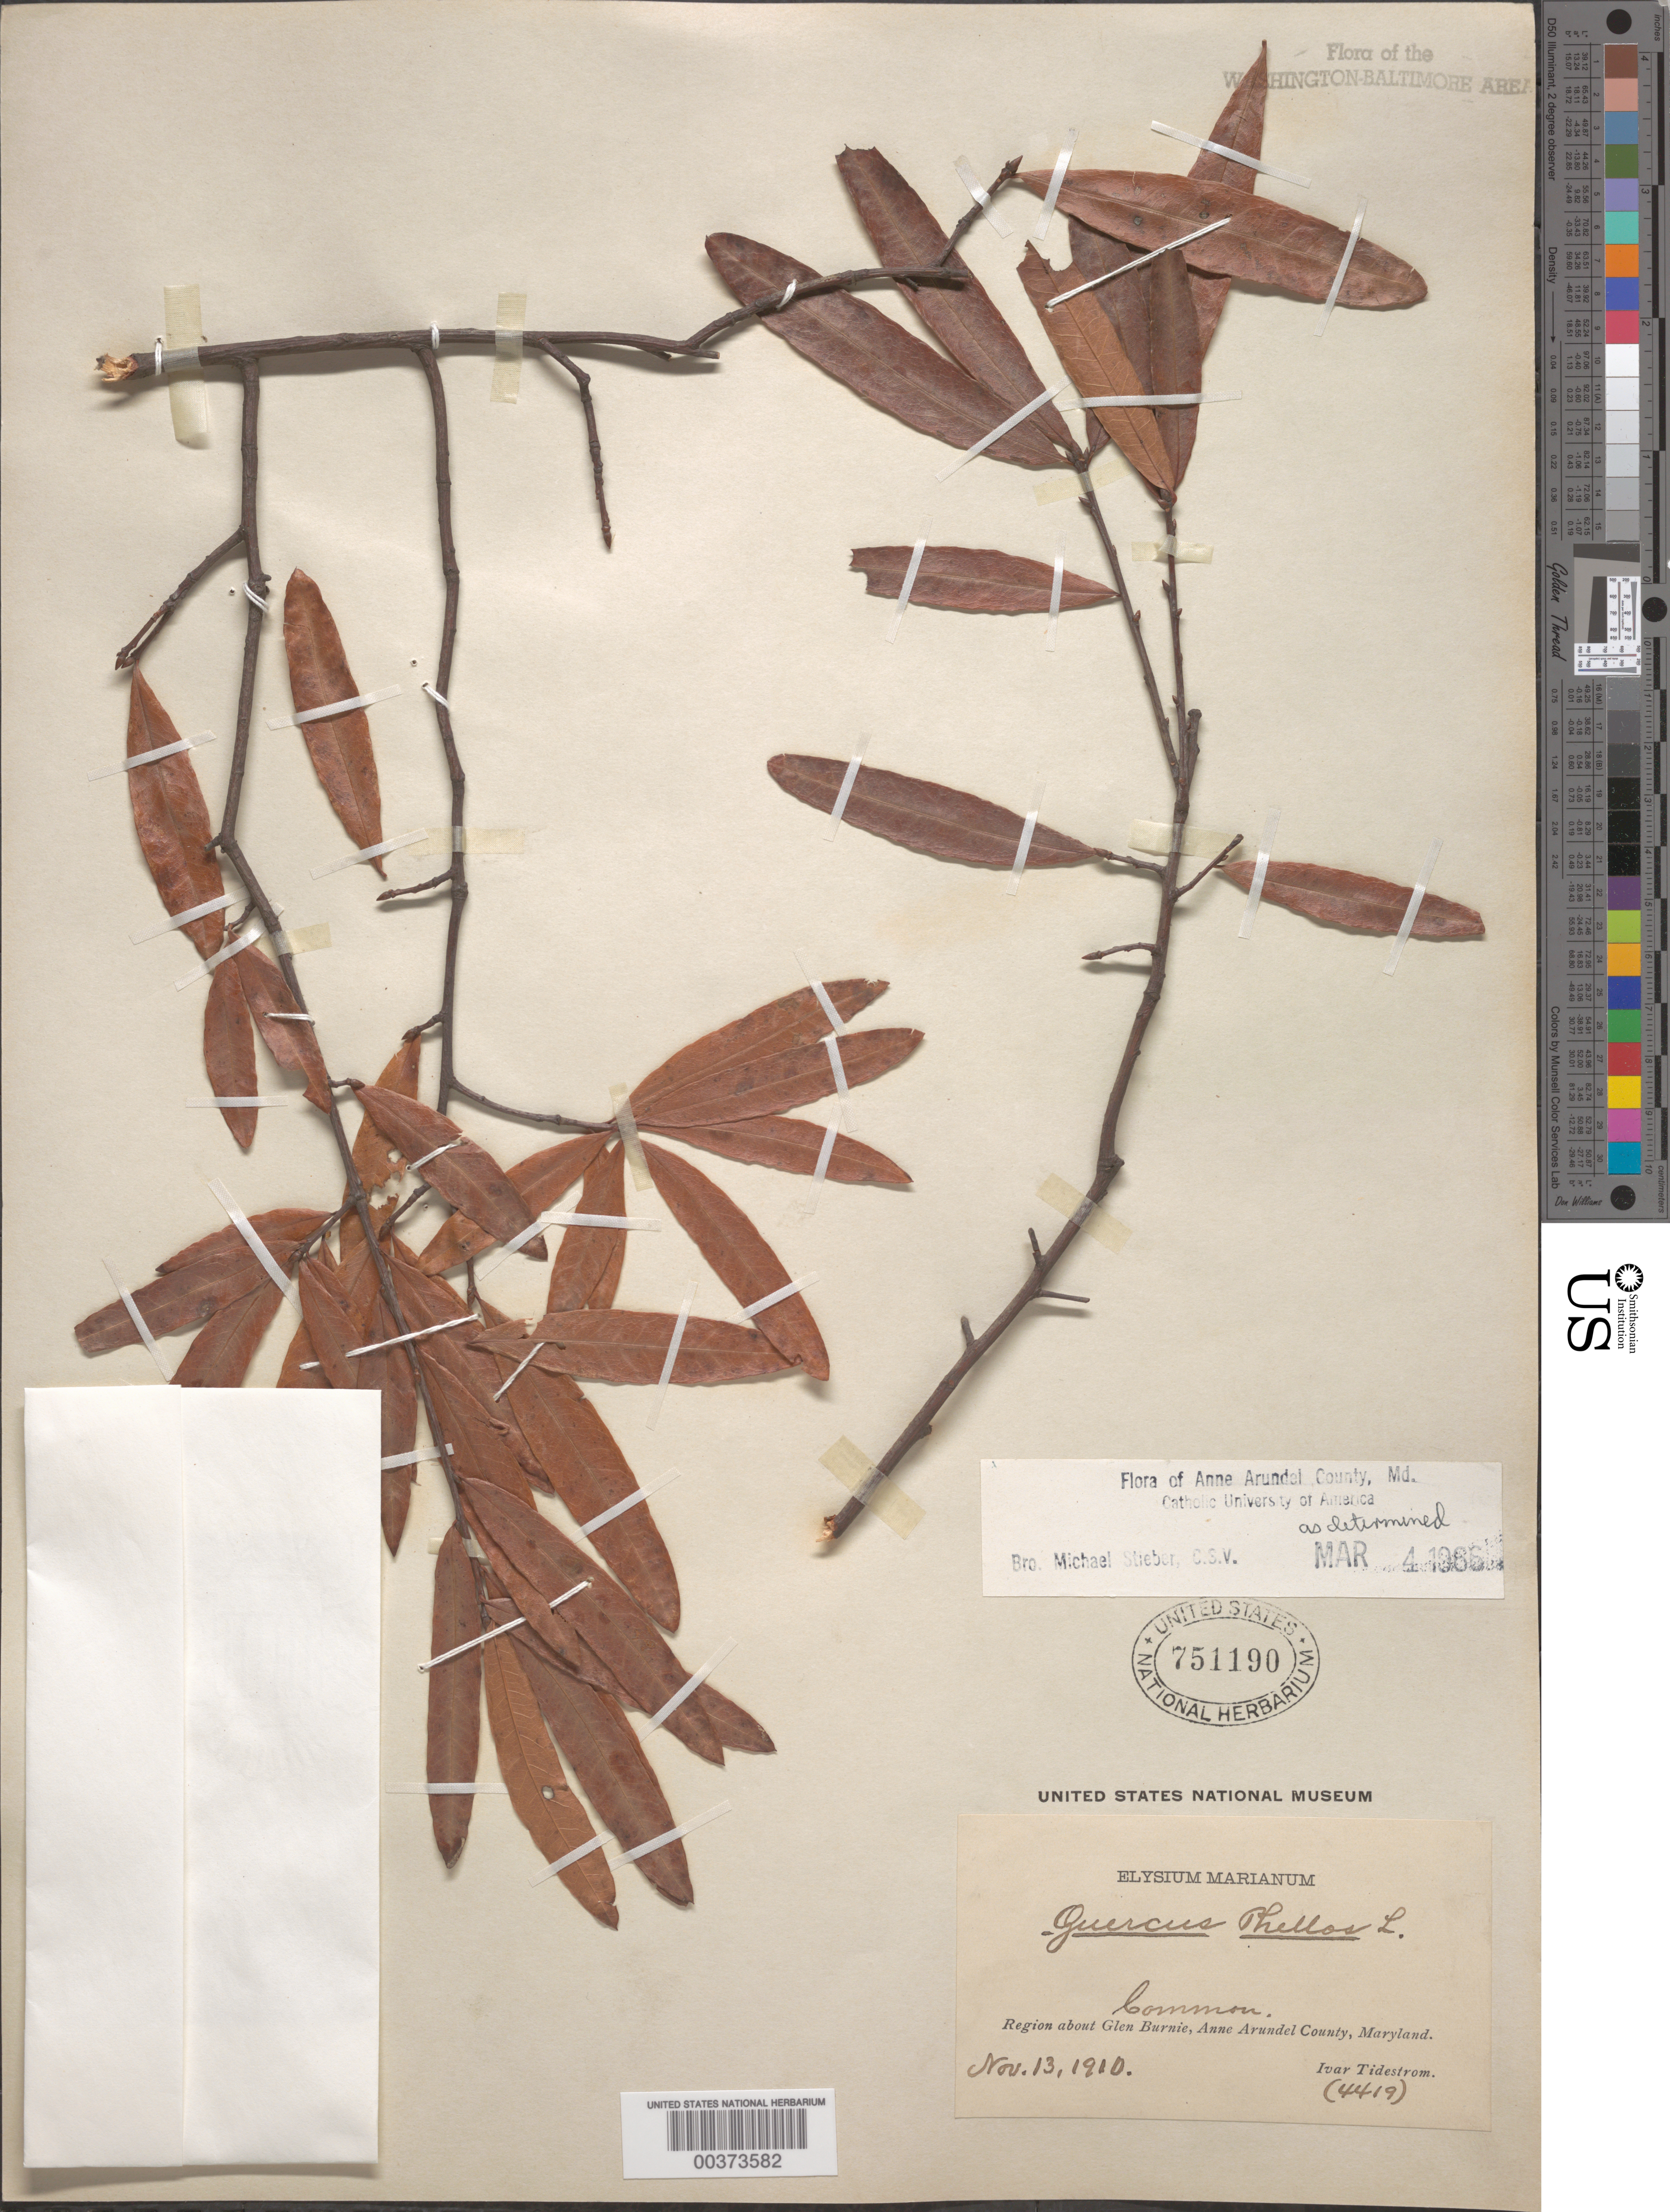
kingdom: Plantae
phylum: Tracheophyta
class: Magnoliopsida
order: Fagales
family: Fagaceae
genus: Quercus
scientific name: Quercus phellos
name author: L.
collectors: I. F. Tidestrom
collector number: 4419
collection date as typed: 13 Nov 1910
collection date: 1910-11-13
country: United States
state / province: Maryland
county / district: Anne Arundel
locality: Glen Burnie vicinity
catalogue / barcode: US 751190